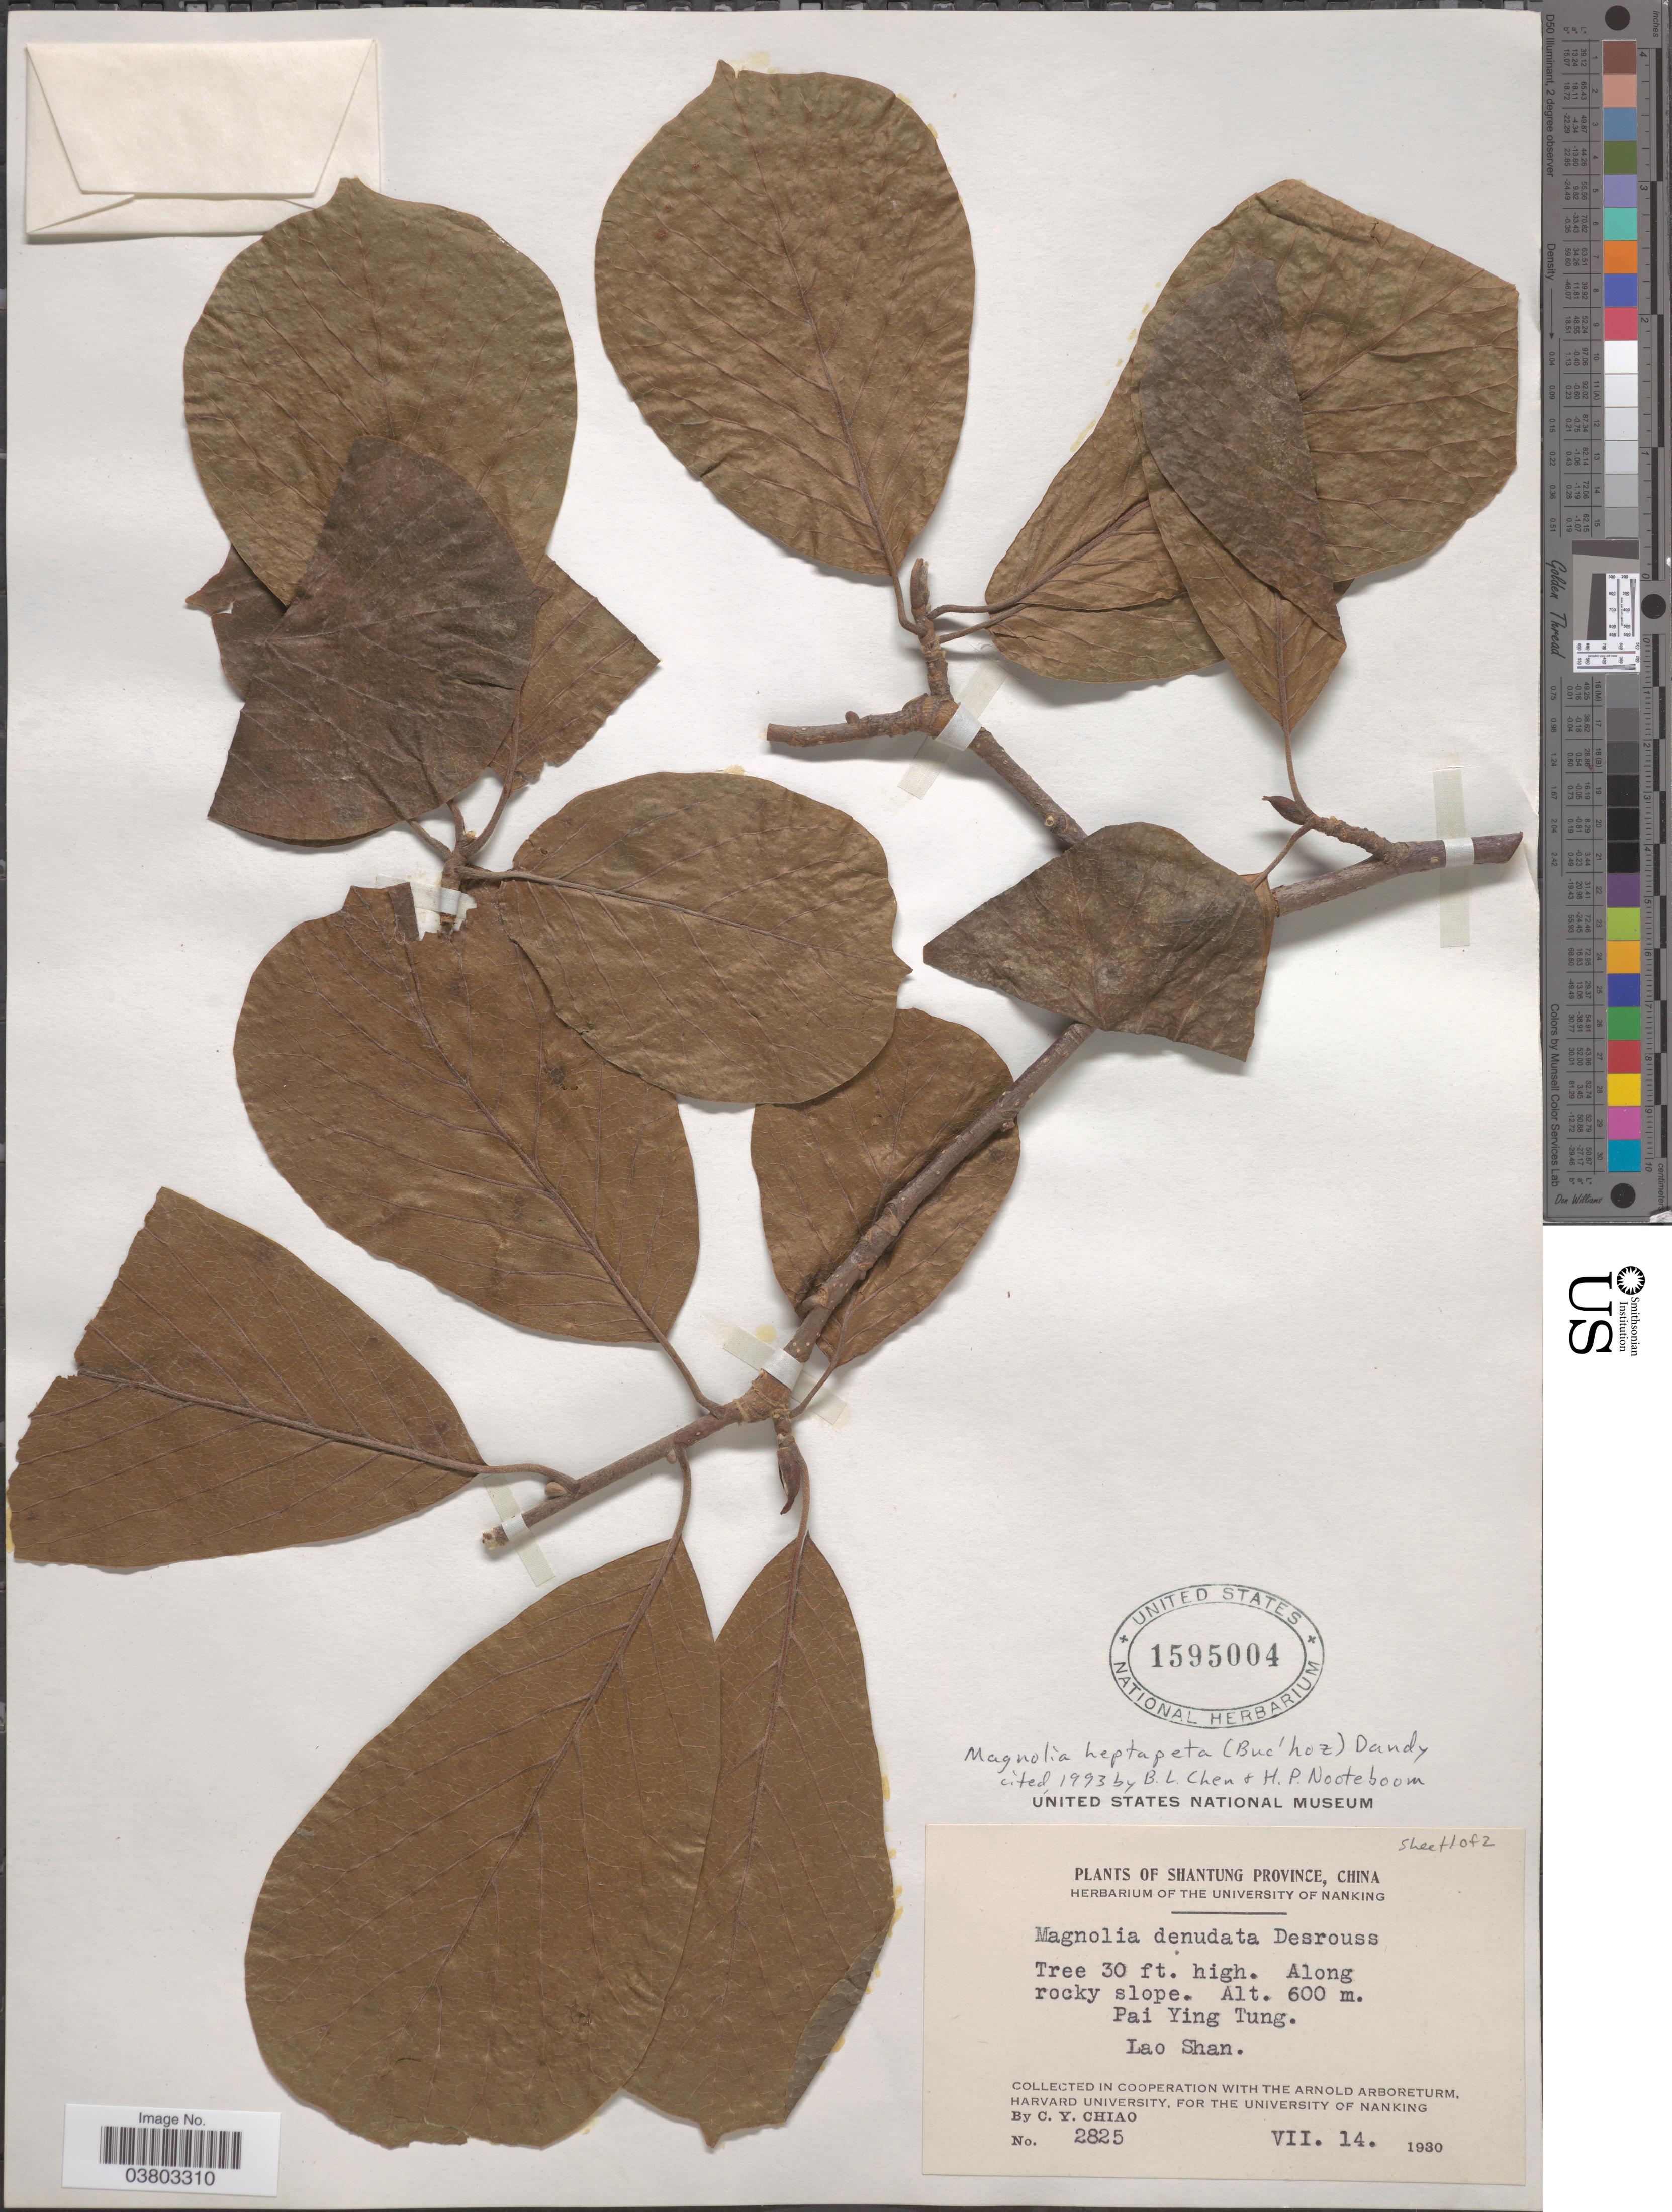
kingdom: Plantae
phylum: Tracheophyta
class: Magnoliopsida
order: Magnoliales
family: Magnoliaceae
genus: Magnolia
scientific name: Magnolia heptapeta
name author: (Buc'hoz) Dandy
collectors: C. Y. Chiao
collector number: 2825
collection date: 1930-07-14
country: China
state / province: Shandong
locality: Shantung Province. Pai Ying Tung. Lao Shan.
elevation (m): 600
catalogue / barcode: US 1595004